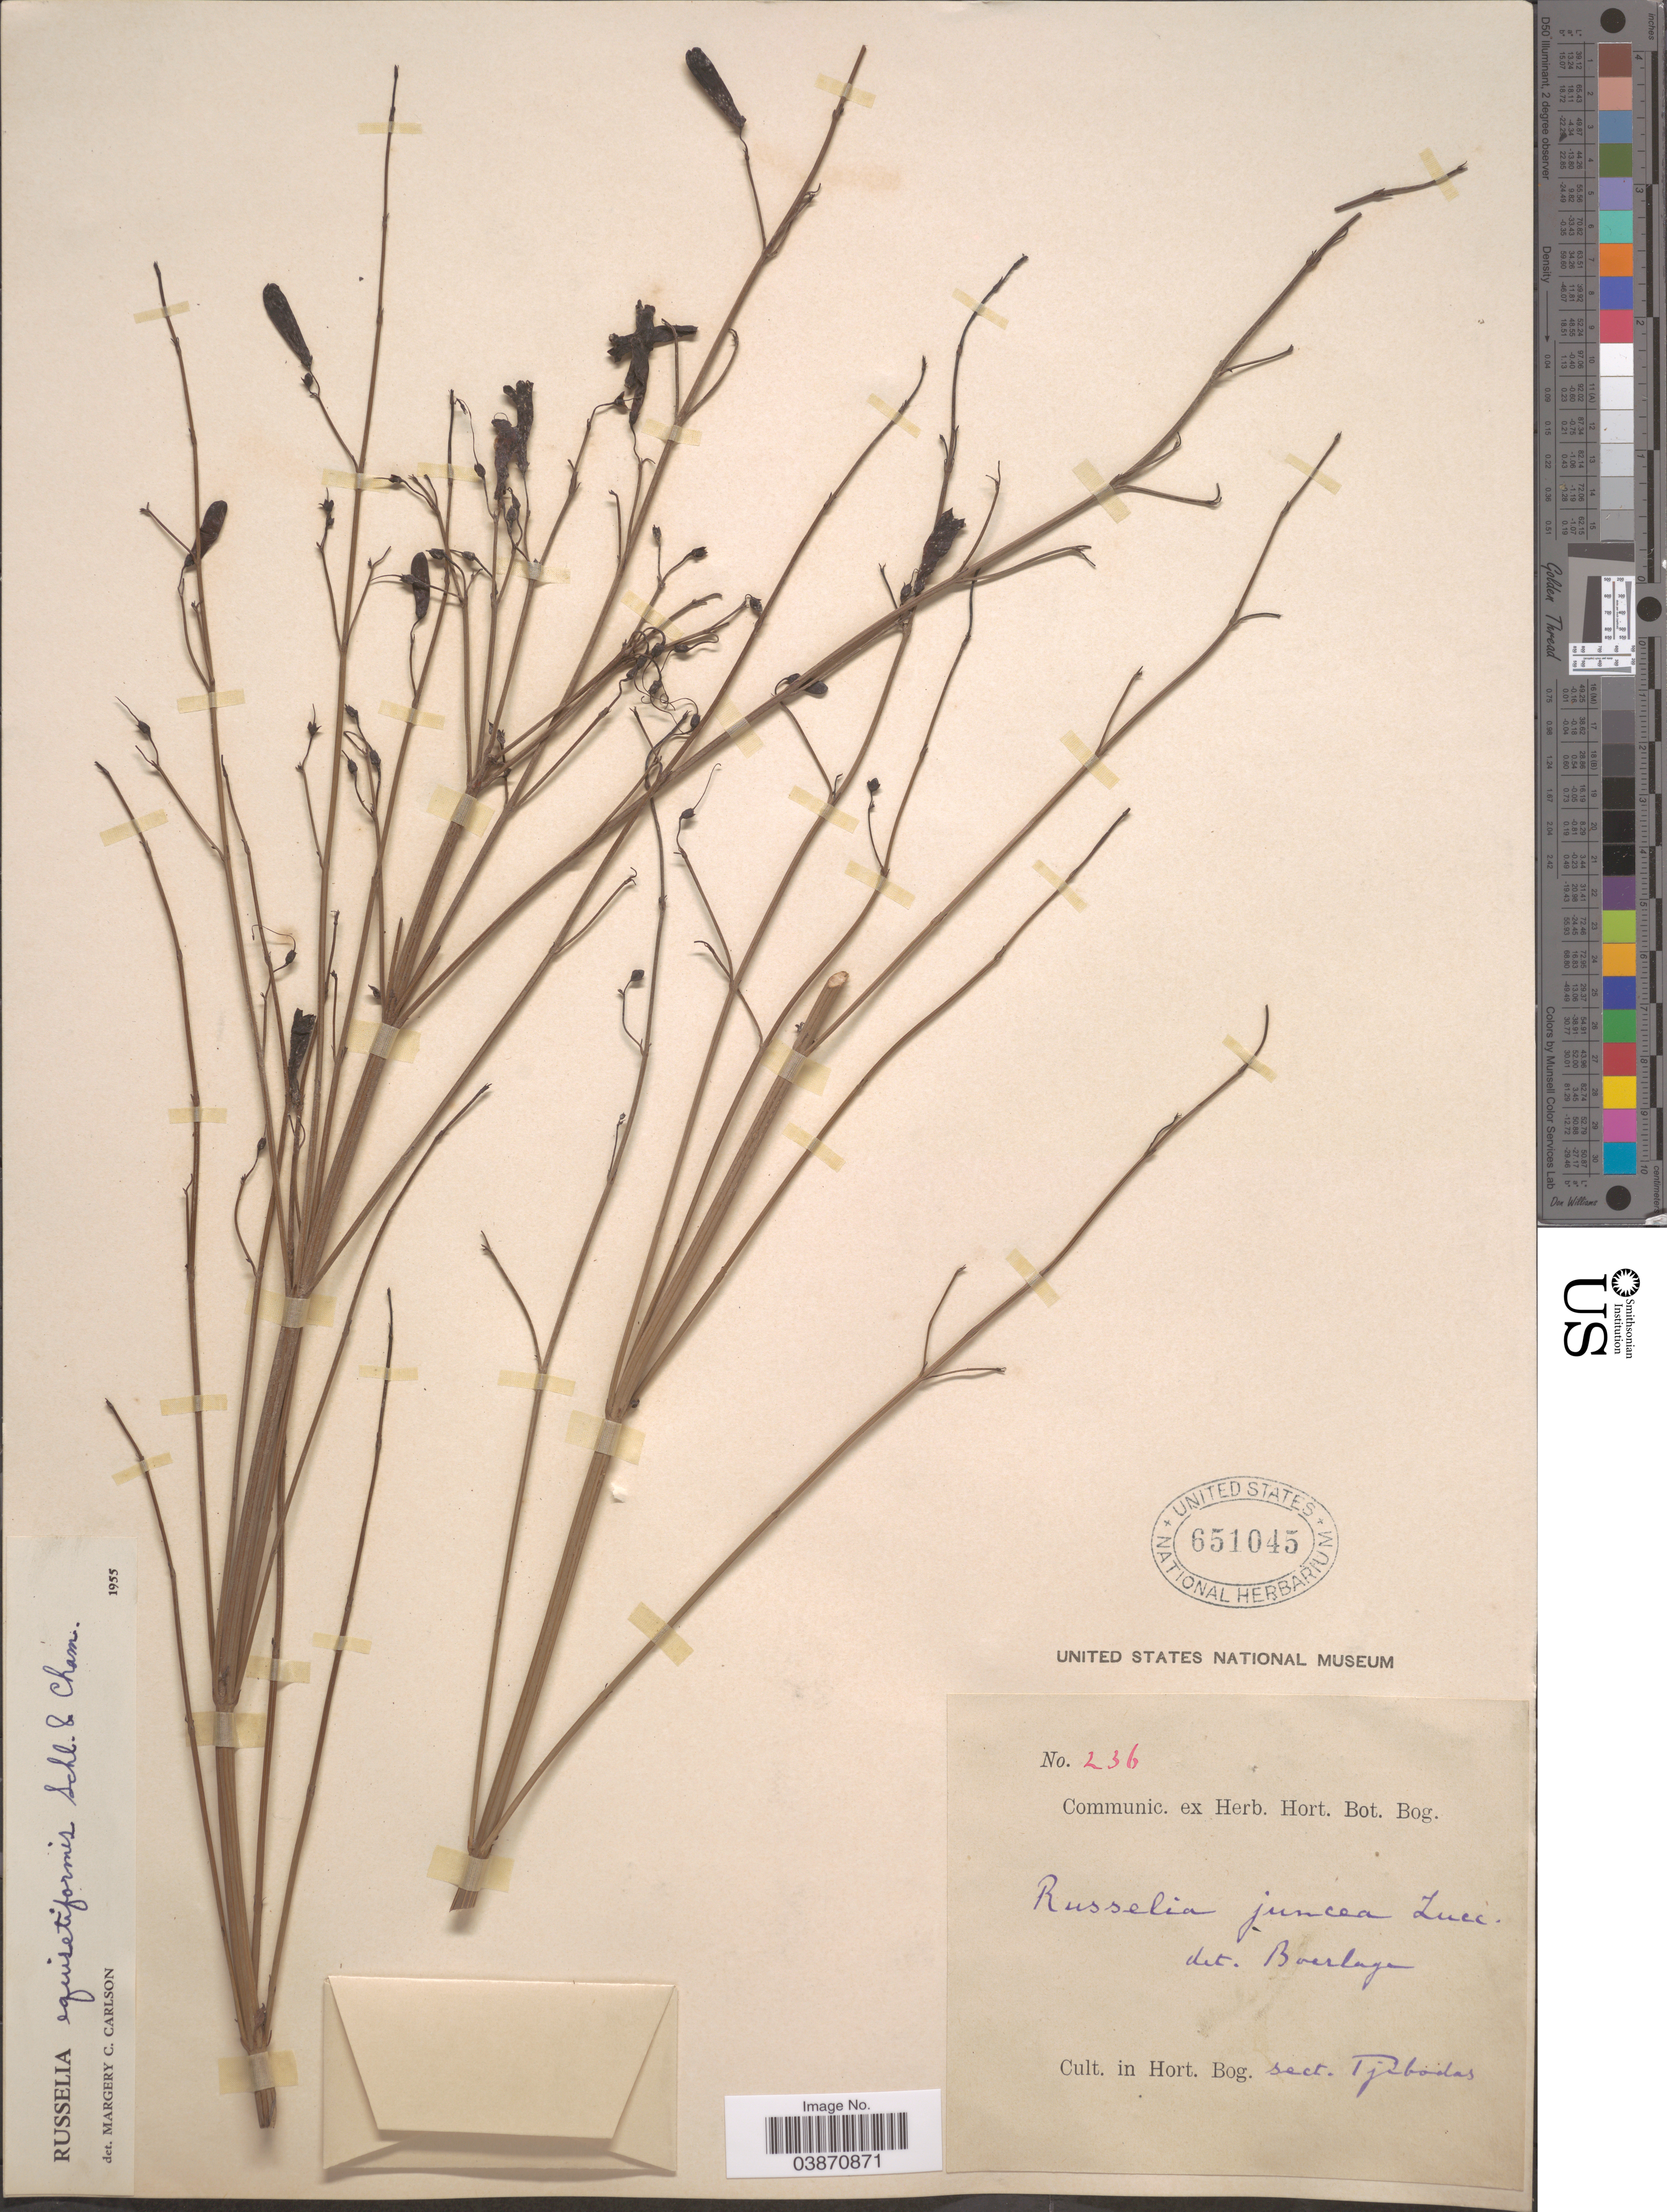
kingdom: Plantae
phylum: Tracheophyta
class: Magnoliopsida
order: Lamiales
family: Plantaginaceae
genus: Russelia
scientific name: Russelia equisetiformis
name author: Schltdl. & Cham.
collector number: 236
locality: Cult. in Hort. Bog. sect. Tjibodas.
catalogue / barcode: US 651045